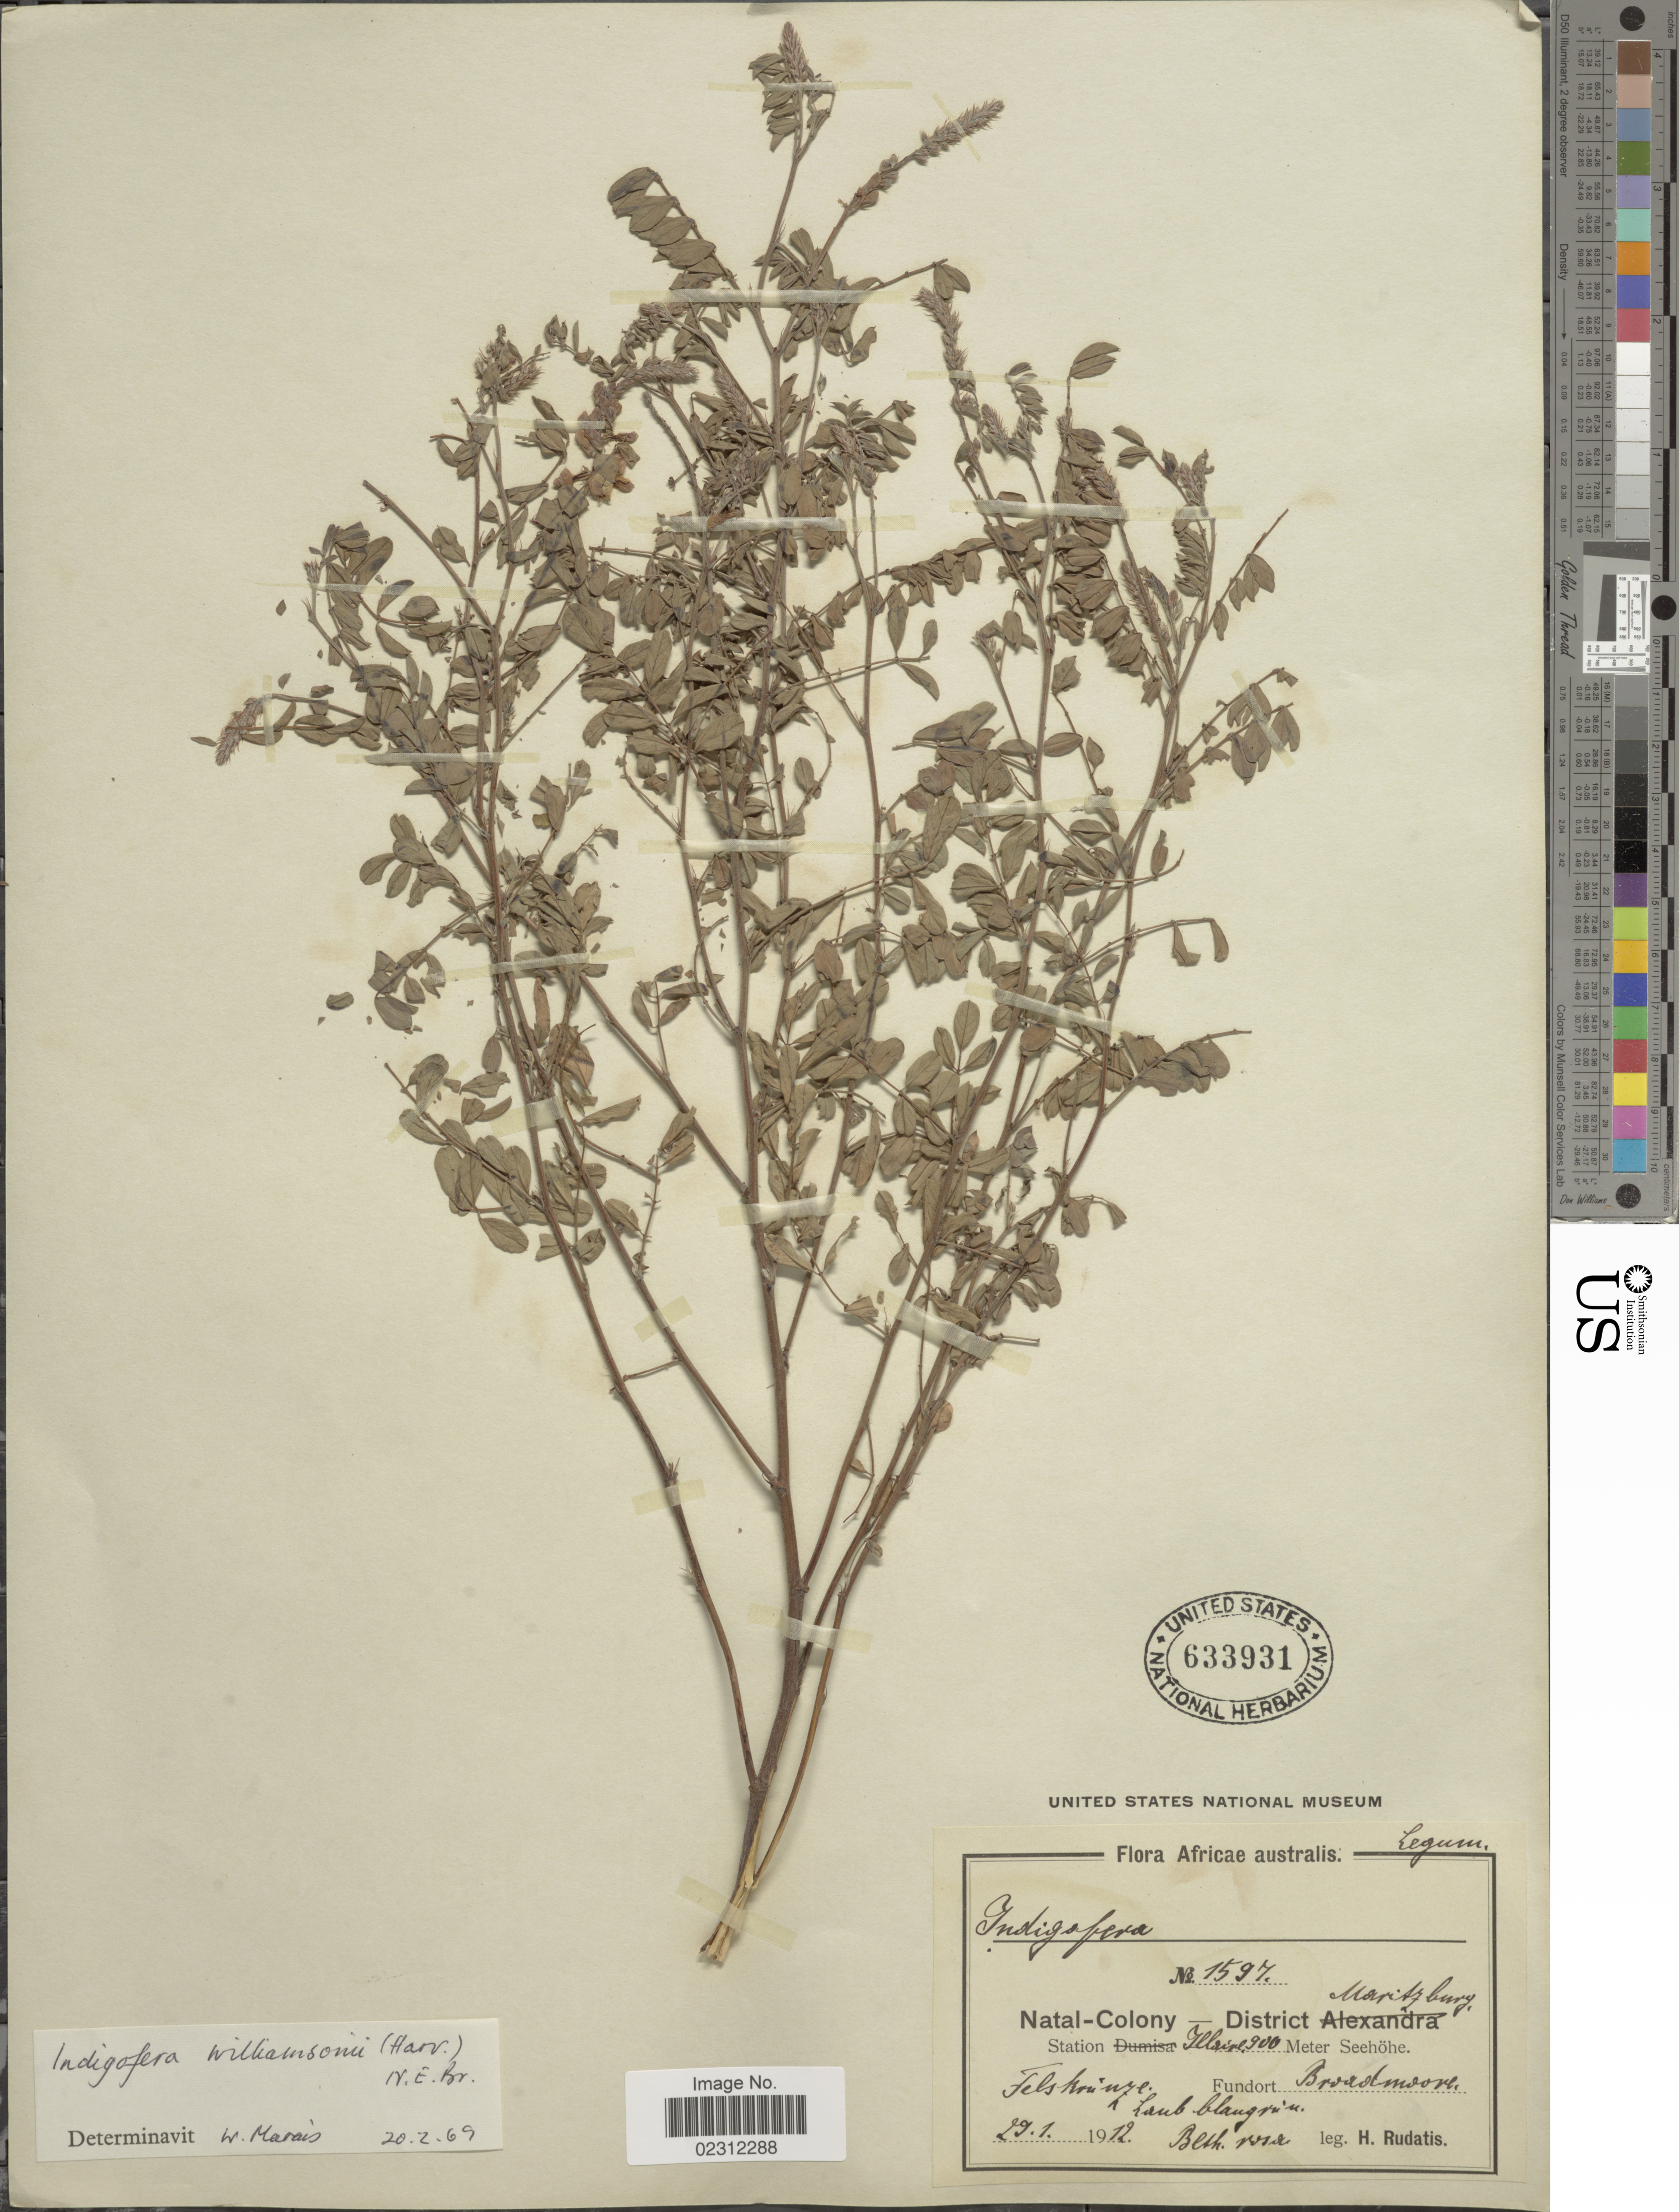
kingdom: Plantae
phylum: Tracheophyta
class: Magnoliopsida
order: Fabales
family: Fabaceae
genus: Indigofera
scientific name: Indigofera williamsonii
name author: (Harv.) N.E. Br.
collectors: H. Rudatis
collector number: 1597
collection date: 1912-01-29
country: South Africa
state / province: KwaZulu-Natal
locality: Natal-Colony - District Maritzburg, Station Illaire, Felskrünze, Fundort Broadmoore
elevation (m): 900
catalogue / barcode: US 633931